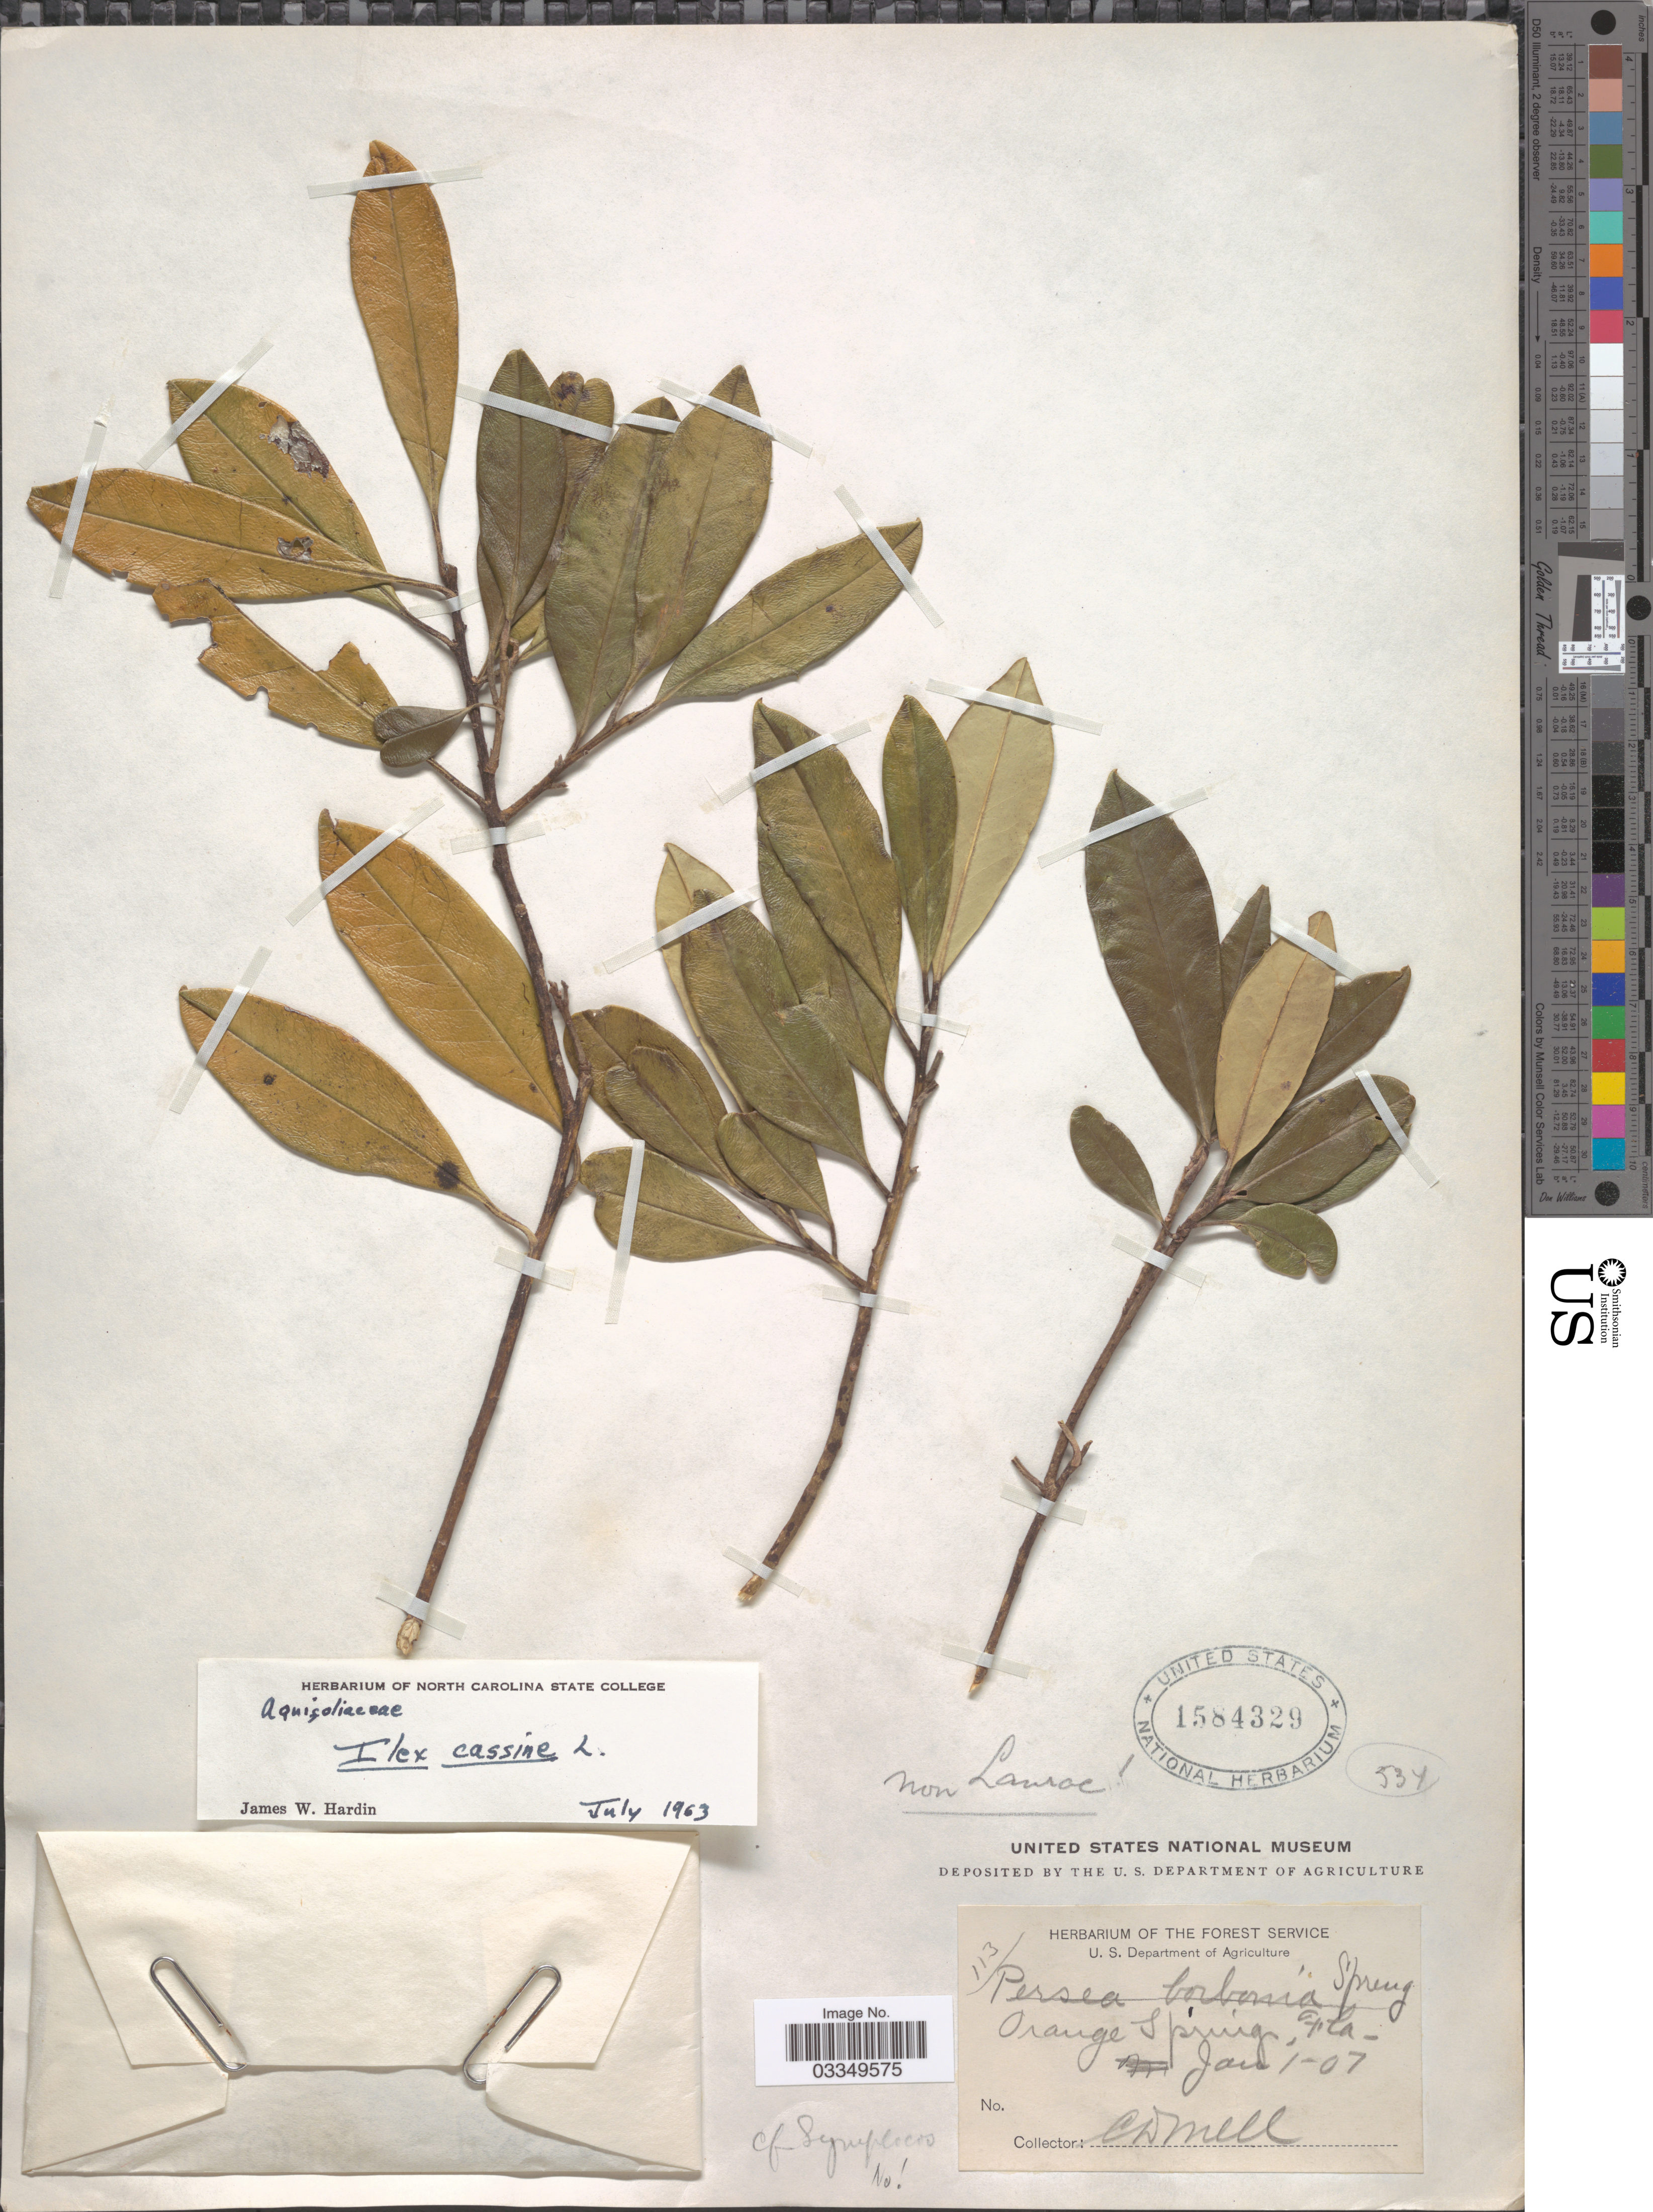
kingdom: Plantae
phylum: Tracheophyta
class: Magnoliopsida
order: Aquifoliales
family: Aquifoliaceae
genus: Ilex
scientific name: Ilex cassine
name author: L.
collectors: C. D. Mell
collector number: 113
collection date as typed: Transcribed d/m/y: 1/1/7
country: United States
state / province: Florida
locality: Orange Springs.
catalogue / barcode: US 1584329